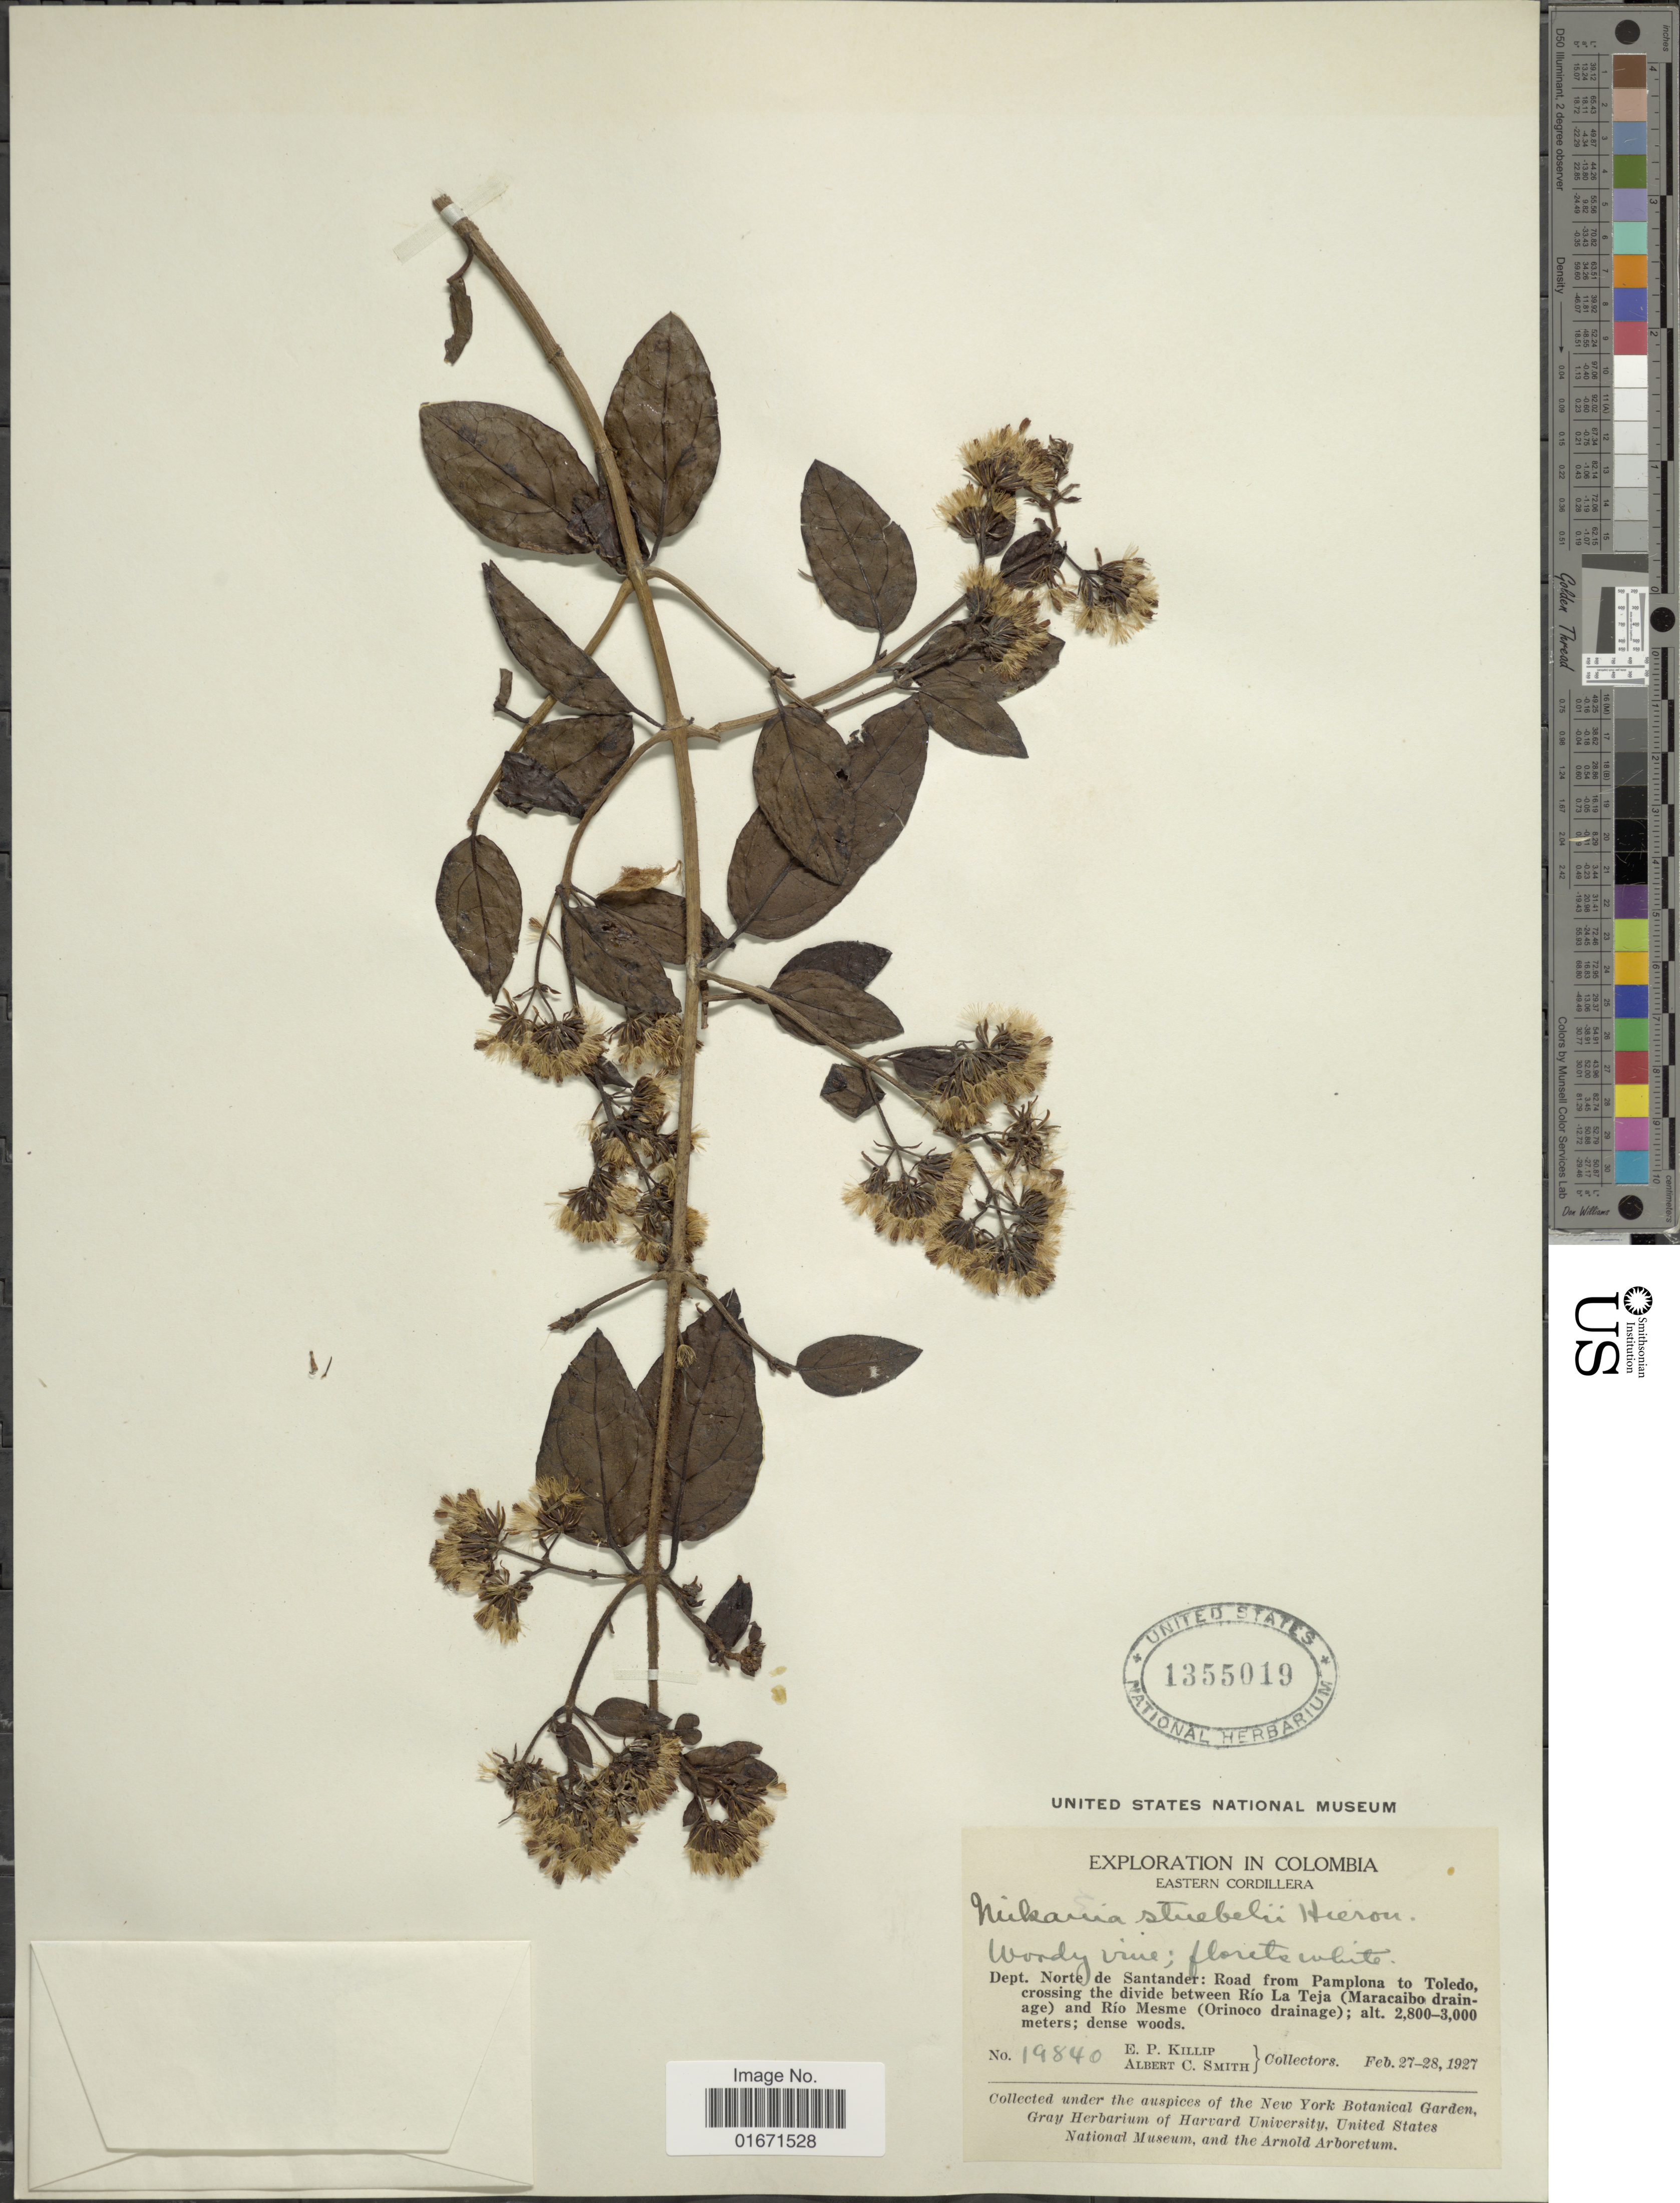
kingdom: Plantae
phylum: Tracheophyta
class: Magnoliopsida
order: Asterales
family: Asteraceae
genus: Mikania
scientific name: Mikania stuebelii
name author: Hieron.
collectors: E. P. Killip & A. C. Smith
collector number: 19840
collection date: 1927-02-27/1927-02-28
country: Colombia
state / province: Norte de Santander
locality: Eastern Cordillera. Dept. Norte de Santander: Road from Pamplona to Toledo, crossing the divide between Río La Teja (Maracaibo drainage) and Río Mesme (Orinoco drainage)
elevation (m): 2800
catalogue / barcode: US 1355019